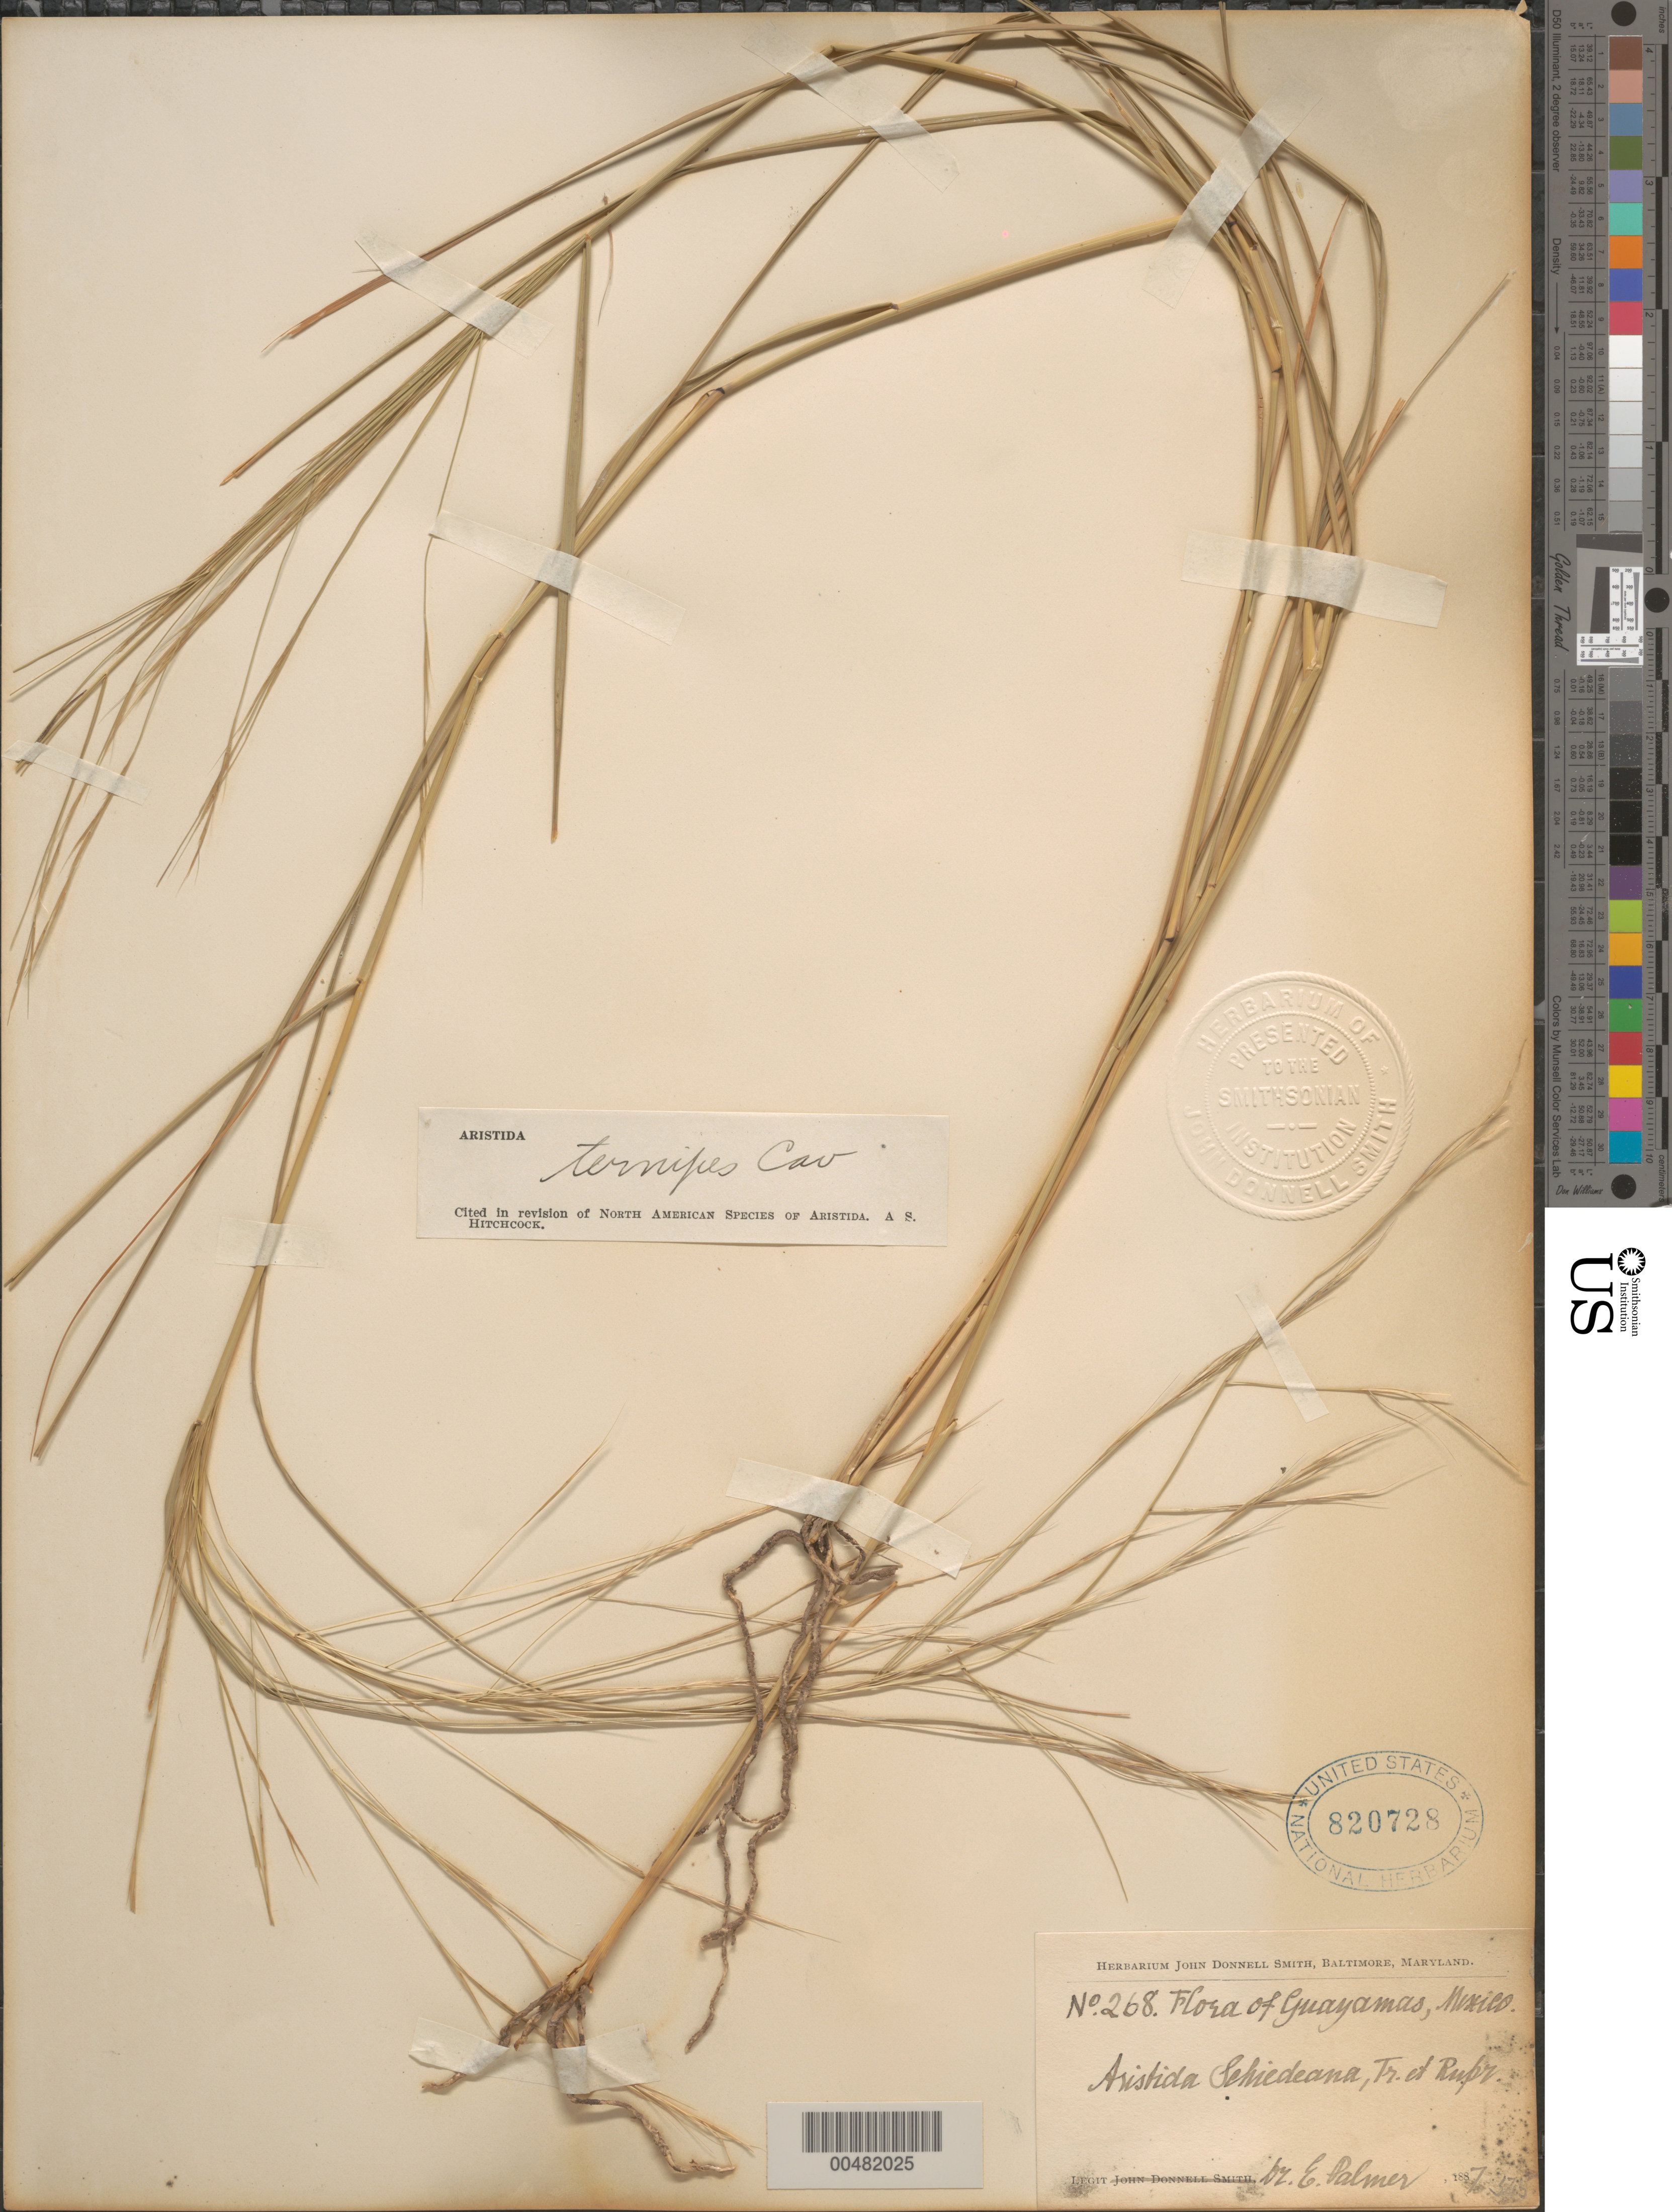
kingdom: Plantae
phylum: Tracheophyta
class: Liliopsida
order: Poales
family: Poaceae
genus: Aristida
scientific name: Aristida ternipes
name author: Cav.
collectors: E. Palmer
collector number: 268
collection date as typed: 1887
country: Mexico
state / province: Sonora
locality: Guaymas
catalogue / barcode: US 820728